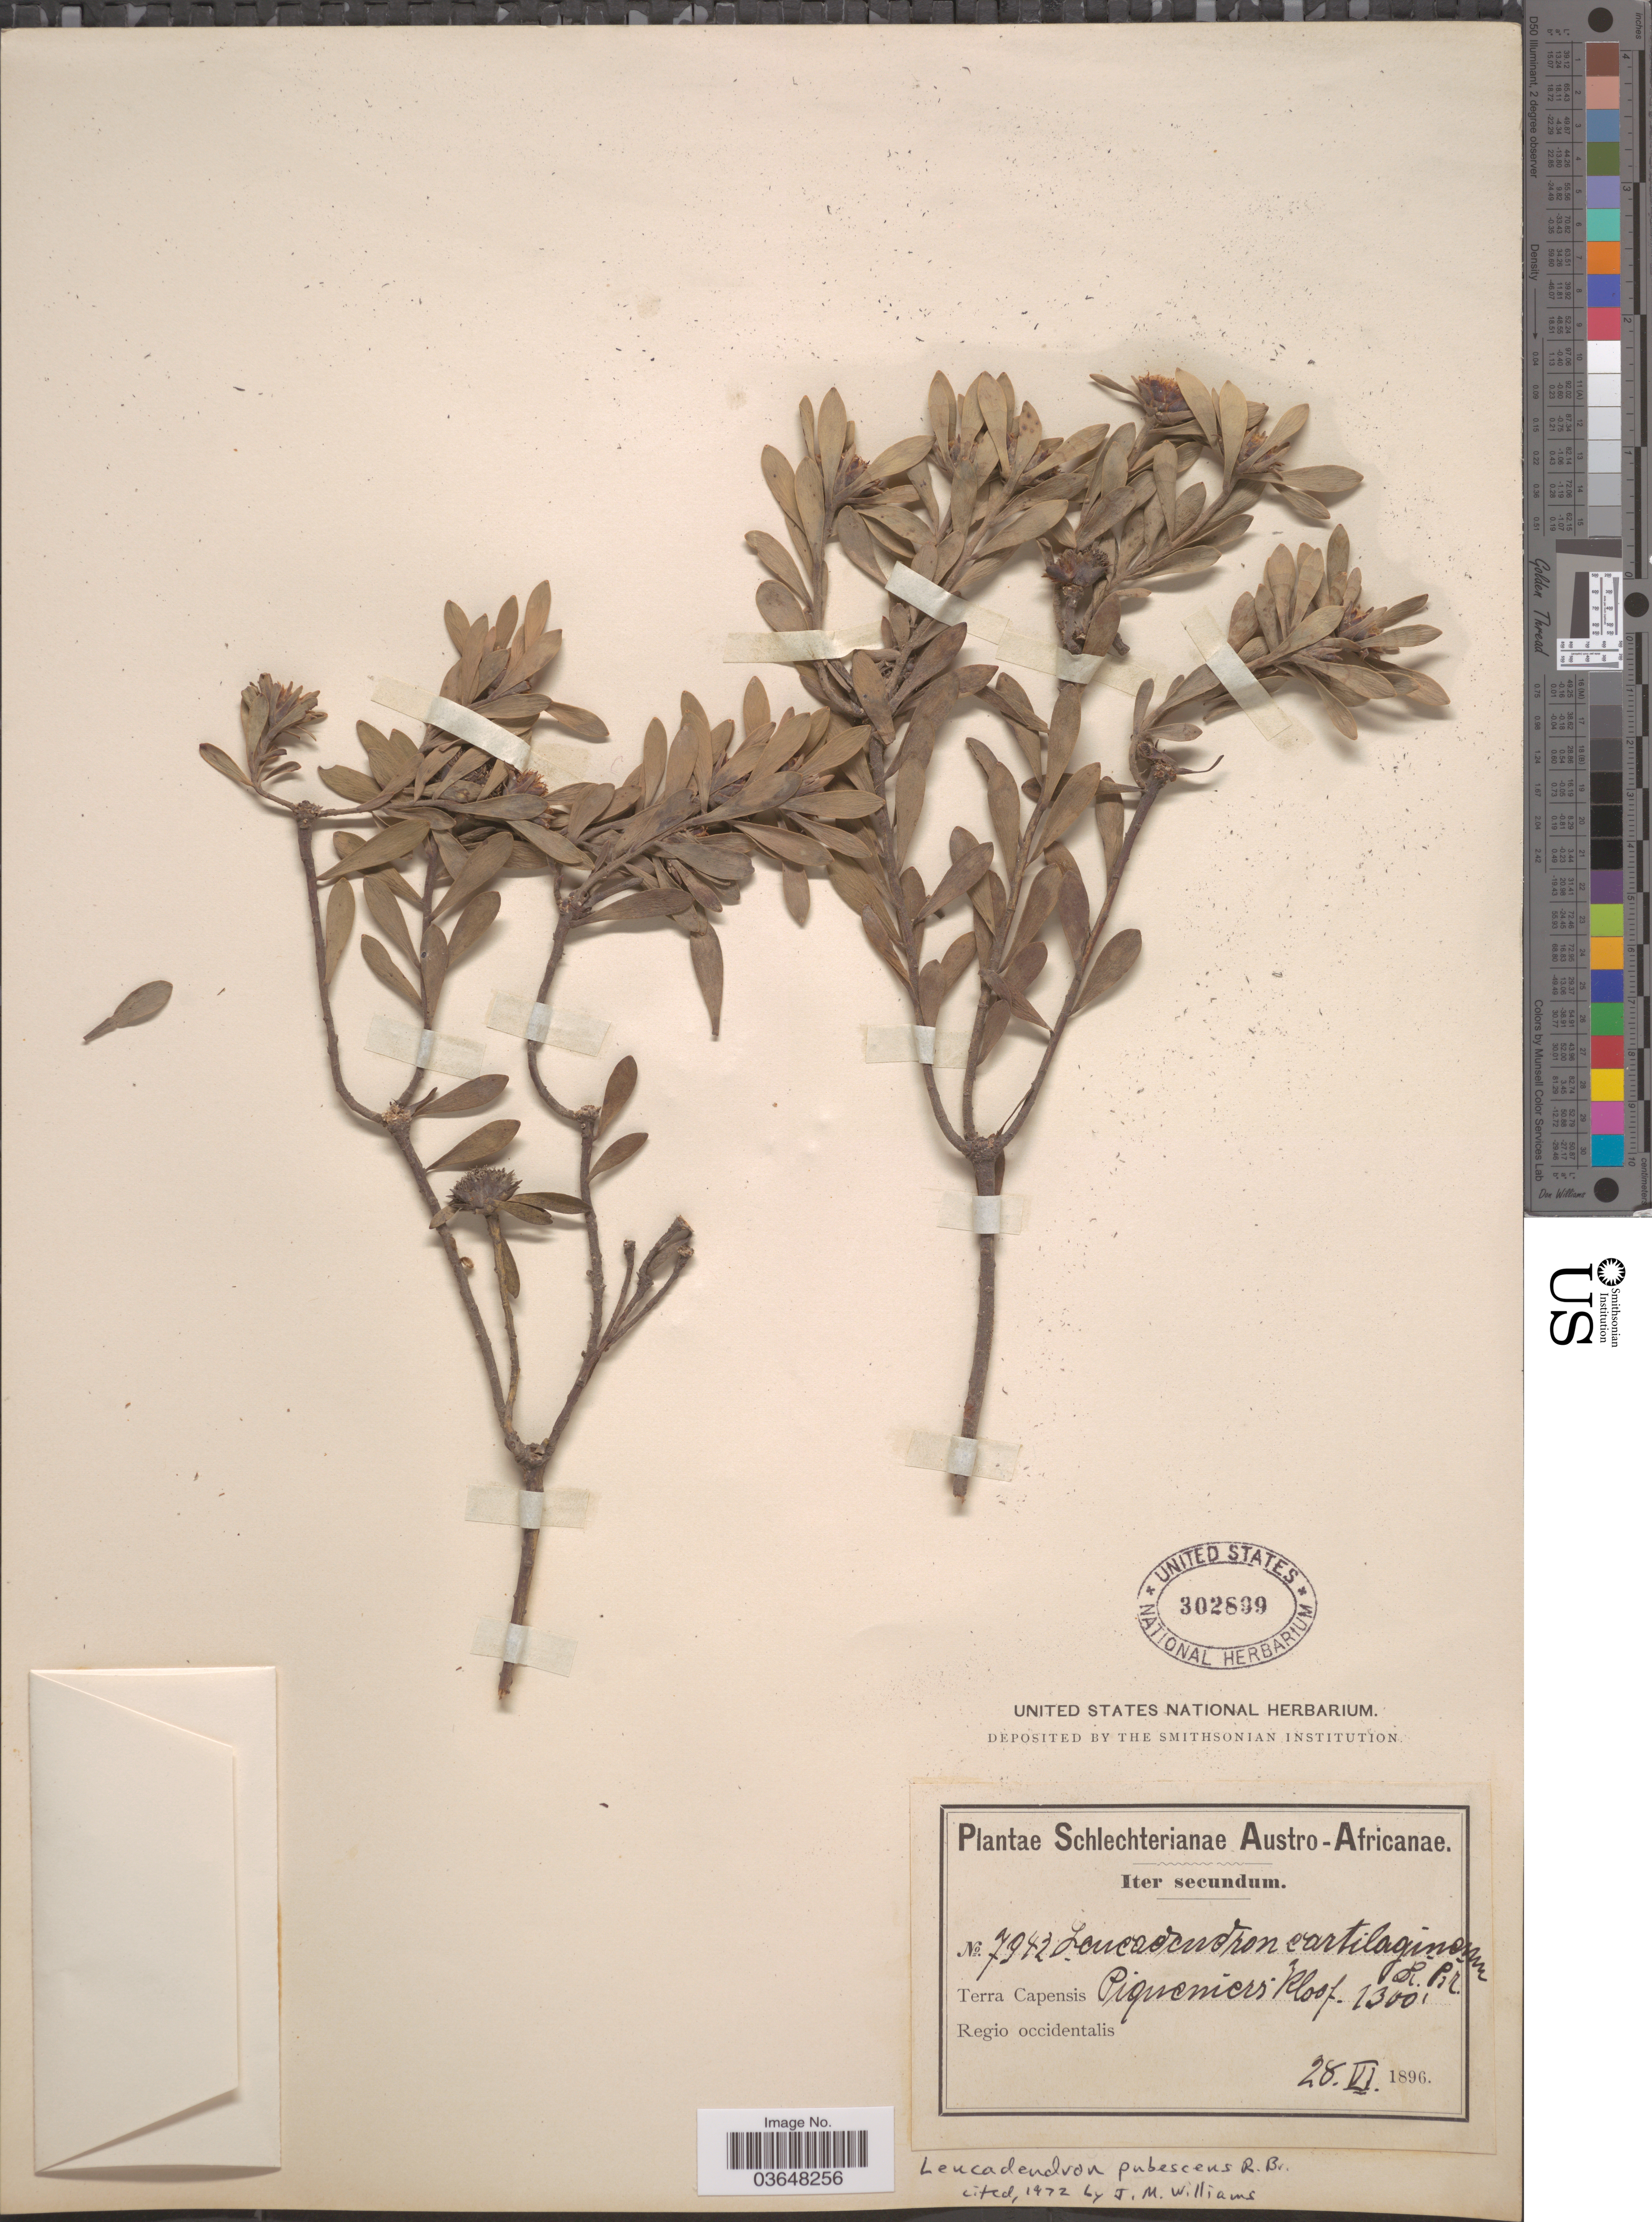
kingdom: Plantae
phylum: Tracheophyta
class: Magnoliopsida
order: Proteales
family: Proteaceae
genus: Leucadendron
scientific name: Leucadendron pubescens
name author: R. Br.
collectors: Schlechter, --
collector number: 7942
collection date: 1896-06-28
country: South Africa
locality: Austro-Africanae. Terra Capensis Piqueniers Kloof. Regio occidentalis.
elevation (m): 396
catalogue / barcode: US 302899